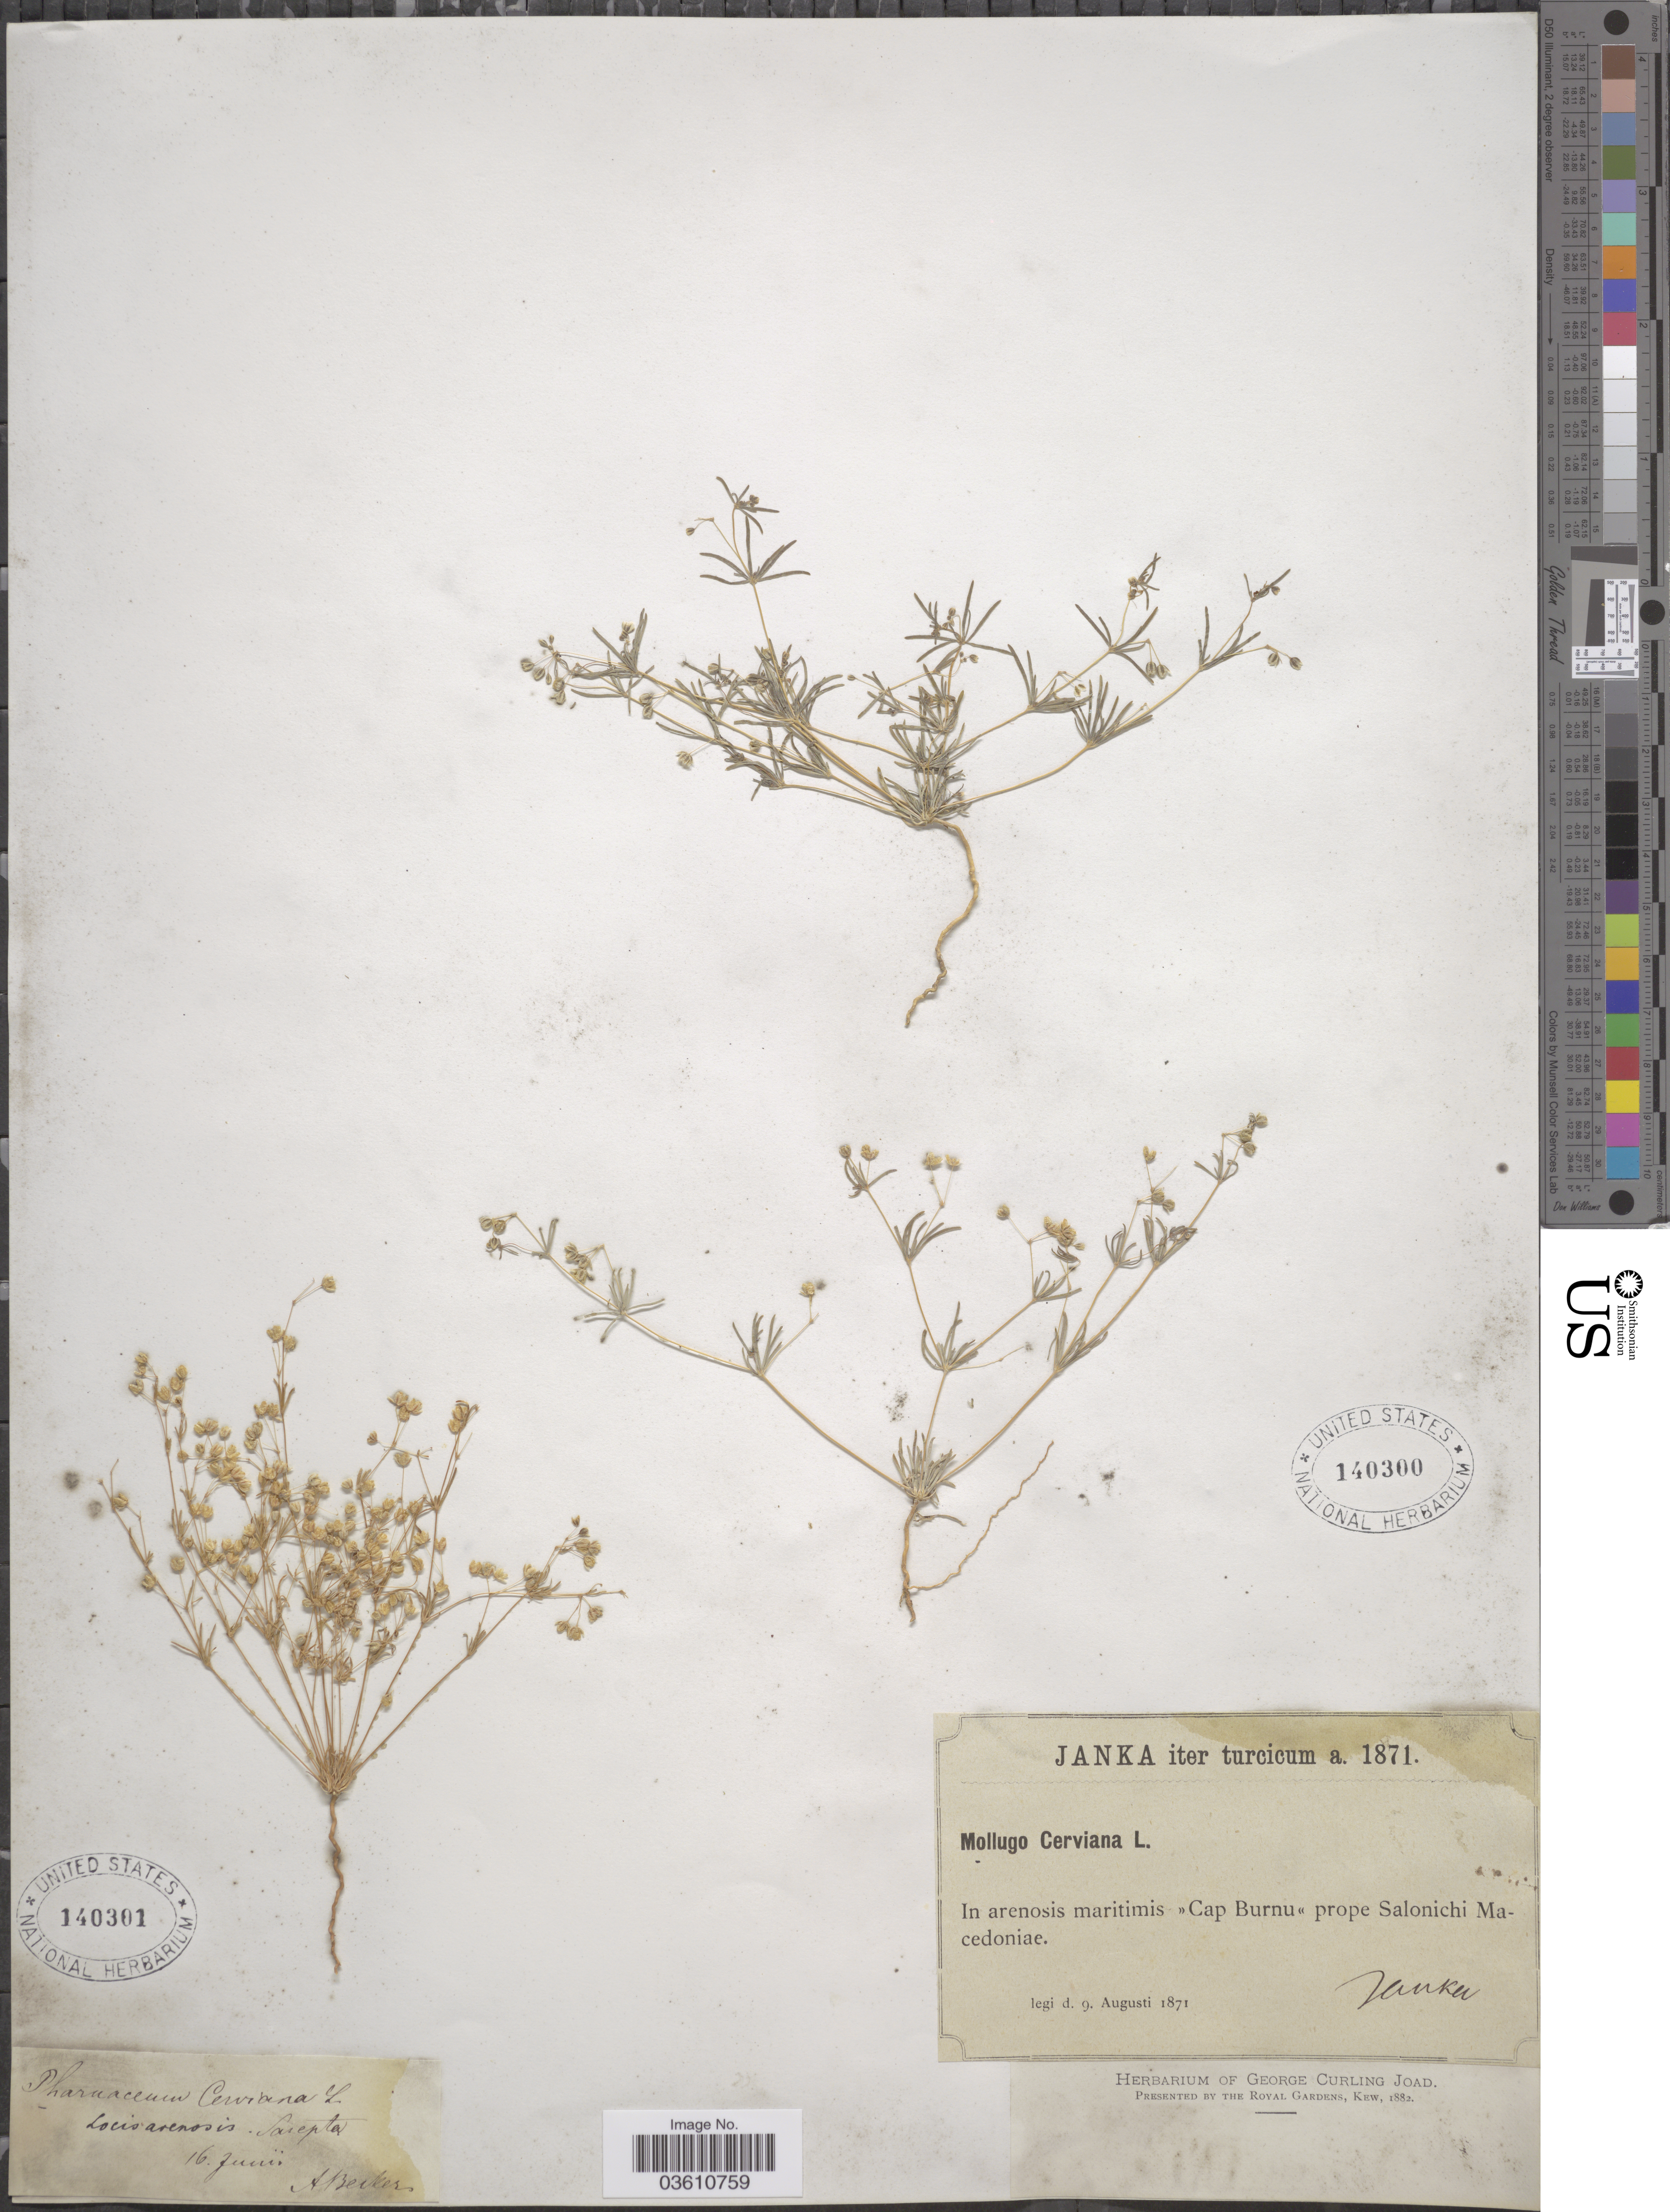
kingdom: Plantae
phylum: Tracheophyta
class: Magnoliopsida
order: Caryophyllales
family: Molluginaceae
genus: Hypertelis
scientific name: Hypertelis cerviana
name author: (L.) Thulin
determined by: Strong, Mark T., (BOT), Smithsonian Institution - National Museum of Natural History (UNITED STATES)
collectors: A. Becker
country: Russian Federation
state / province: Volgograd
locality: Sarepta.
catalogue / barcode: US 140301-2